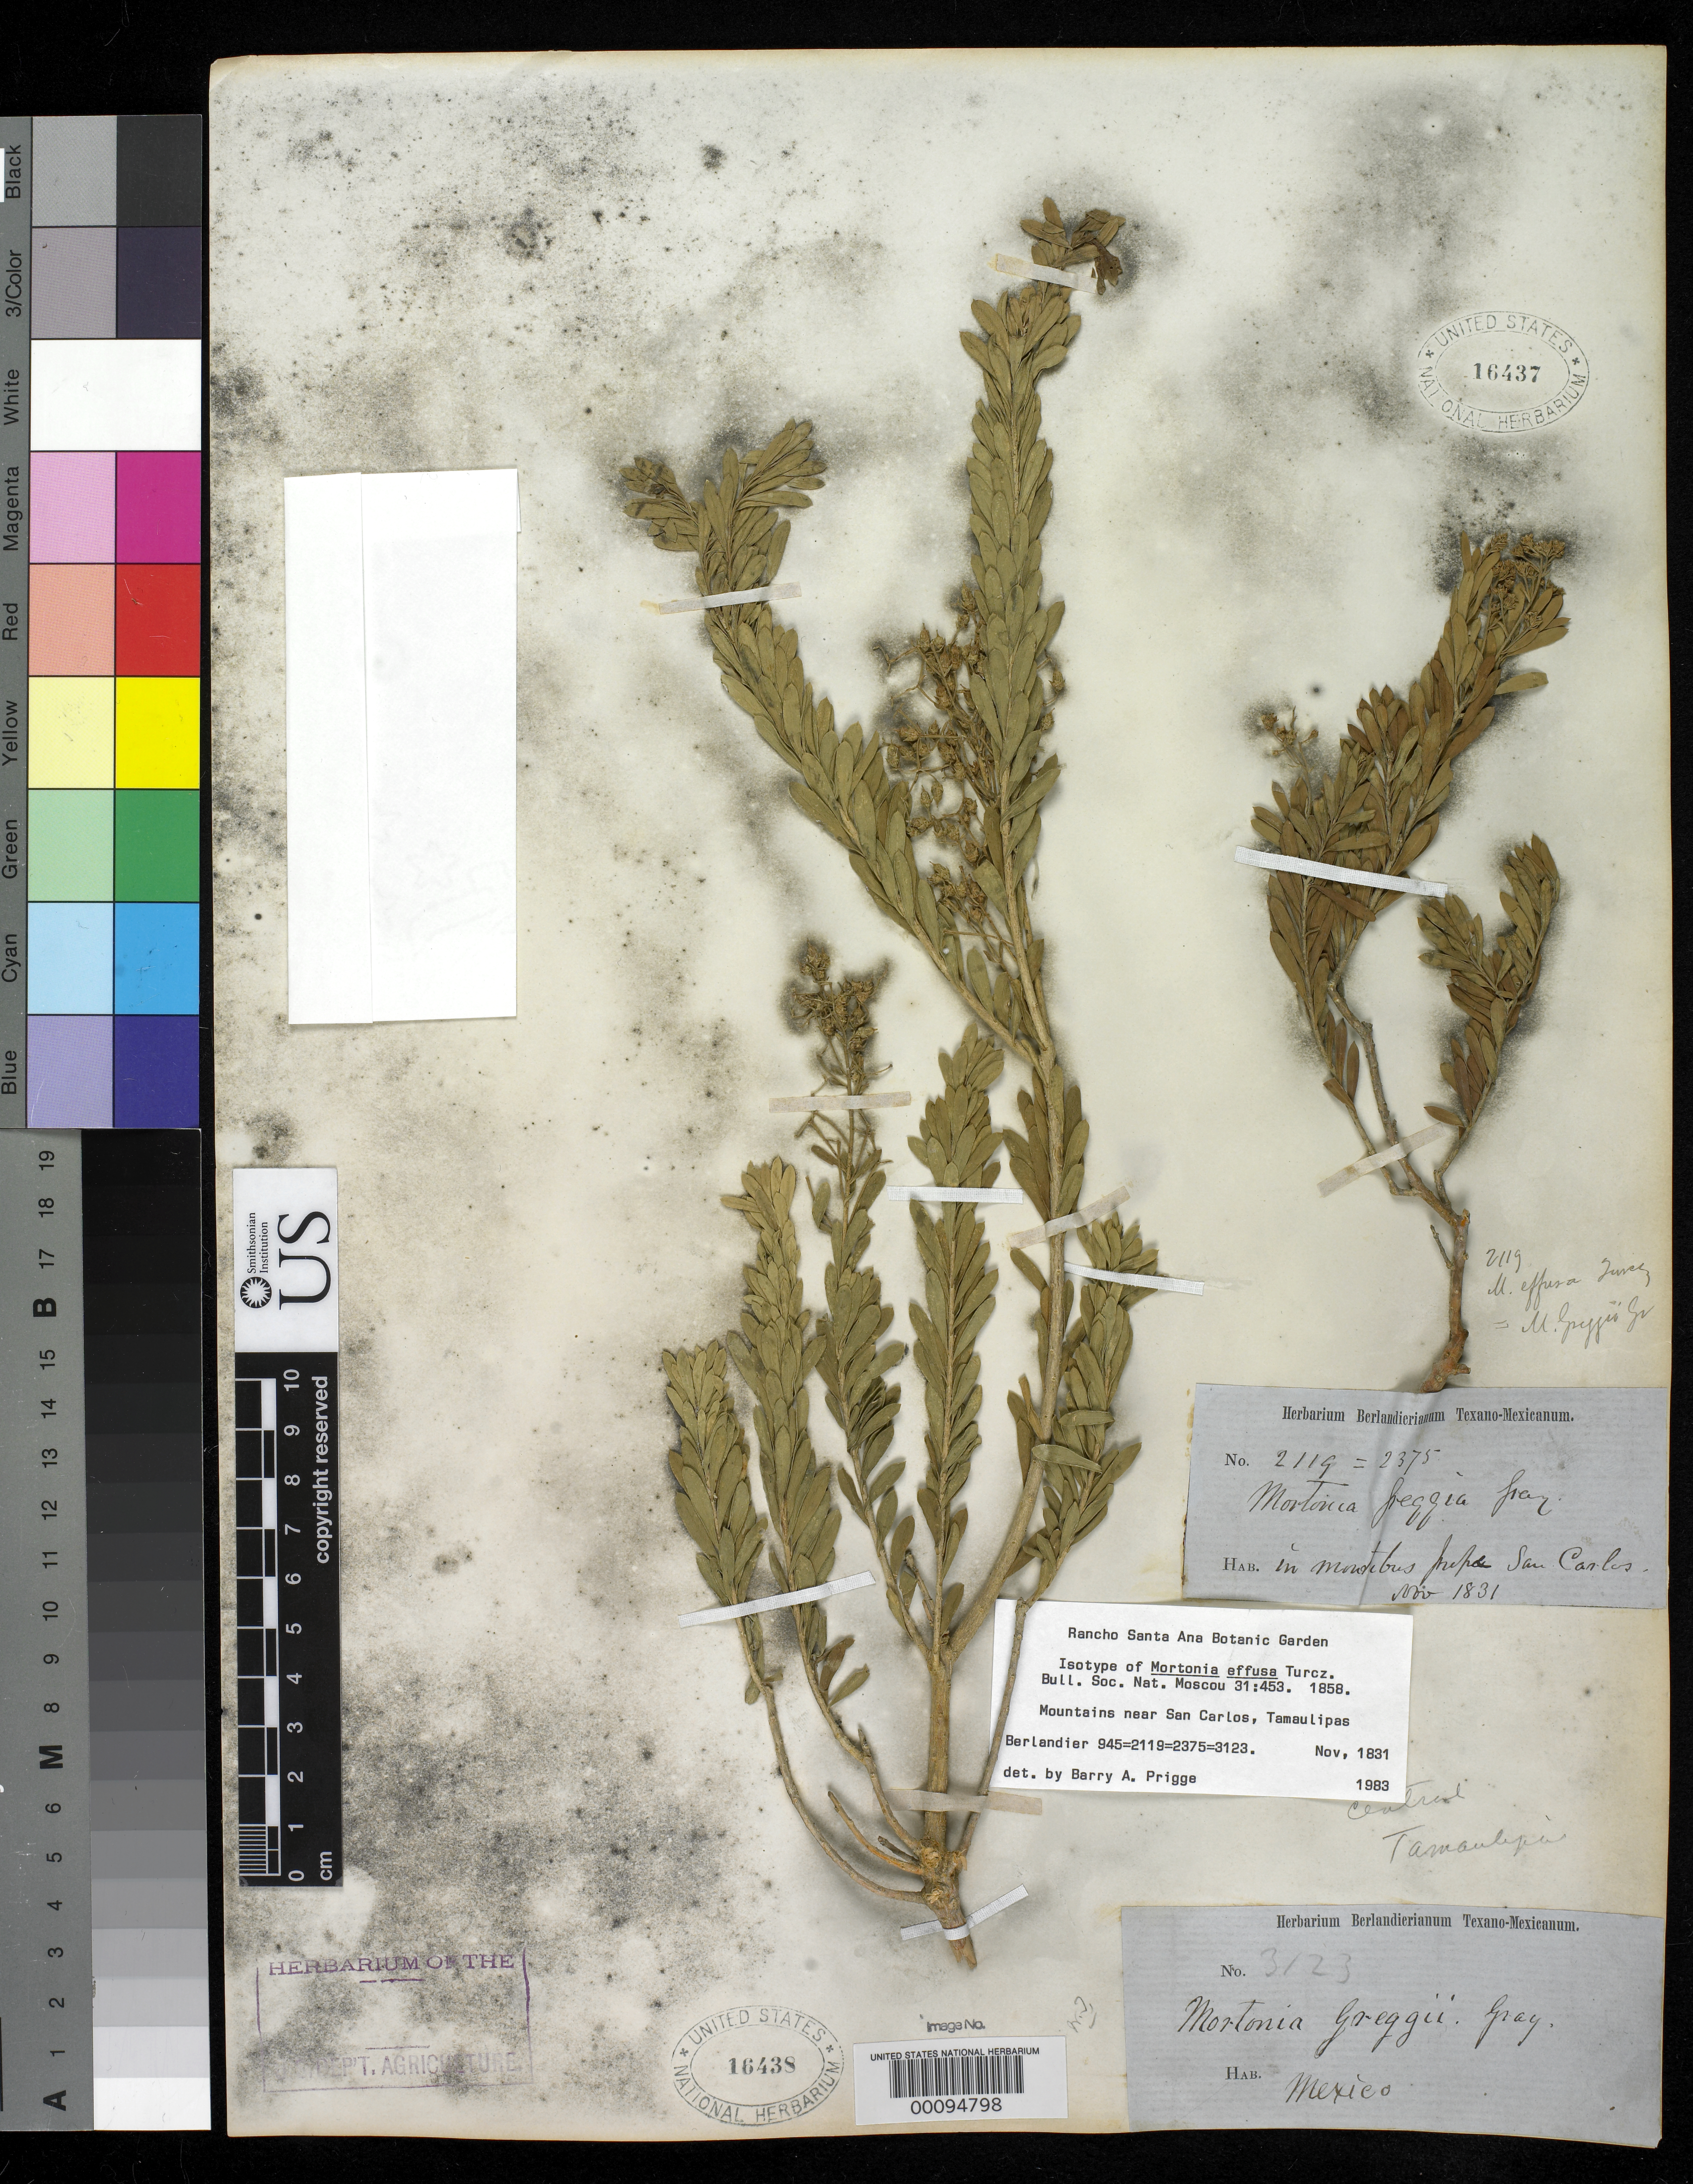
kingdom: Plantae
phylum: Tracheophyta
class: Magnoliopsida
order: Celastrales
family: Celastraceae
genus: Mortonia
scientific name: Mortonia effusa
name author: Turcz.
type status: Isotype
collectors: J. L. Berlandier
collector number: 3123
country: Mexico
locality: Hab. Mexico.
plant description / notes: Two specimens mounted on same sheet, Berlandier "2119 = 2375" (USNH 16437) and Berlandier 3123 (USNH 16438); annotated by B.A. Prigge (1983) as "Berlandier 945=2119=2375=3123".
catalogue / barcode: US 16438